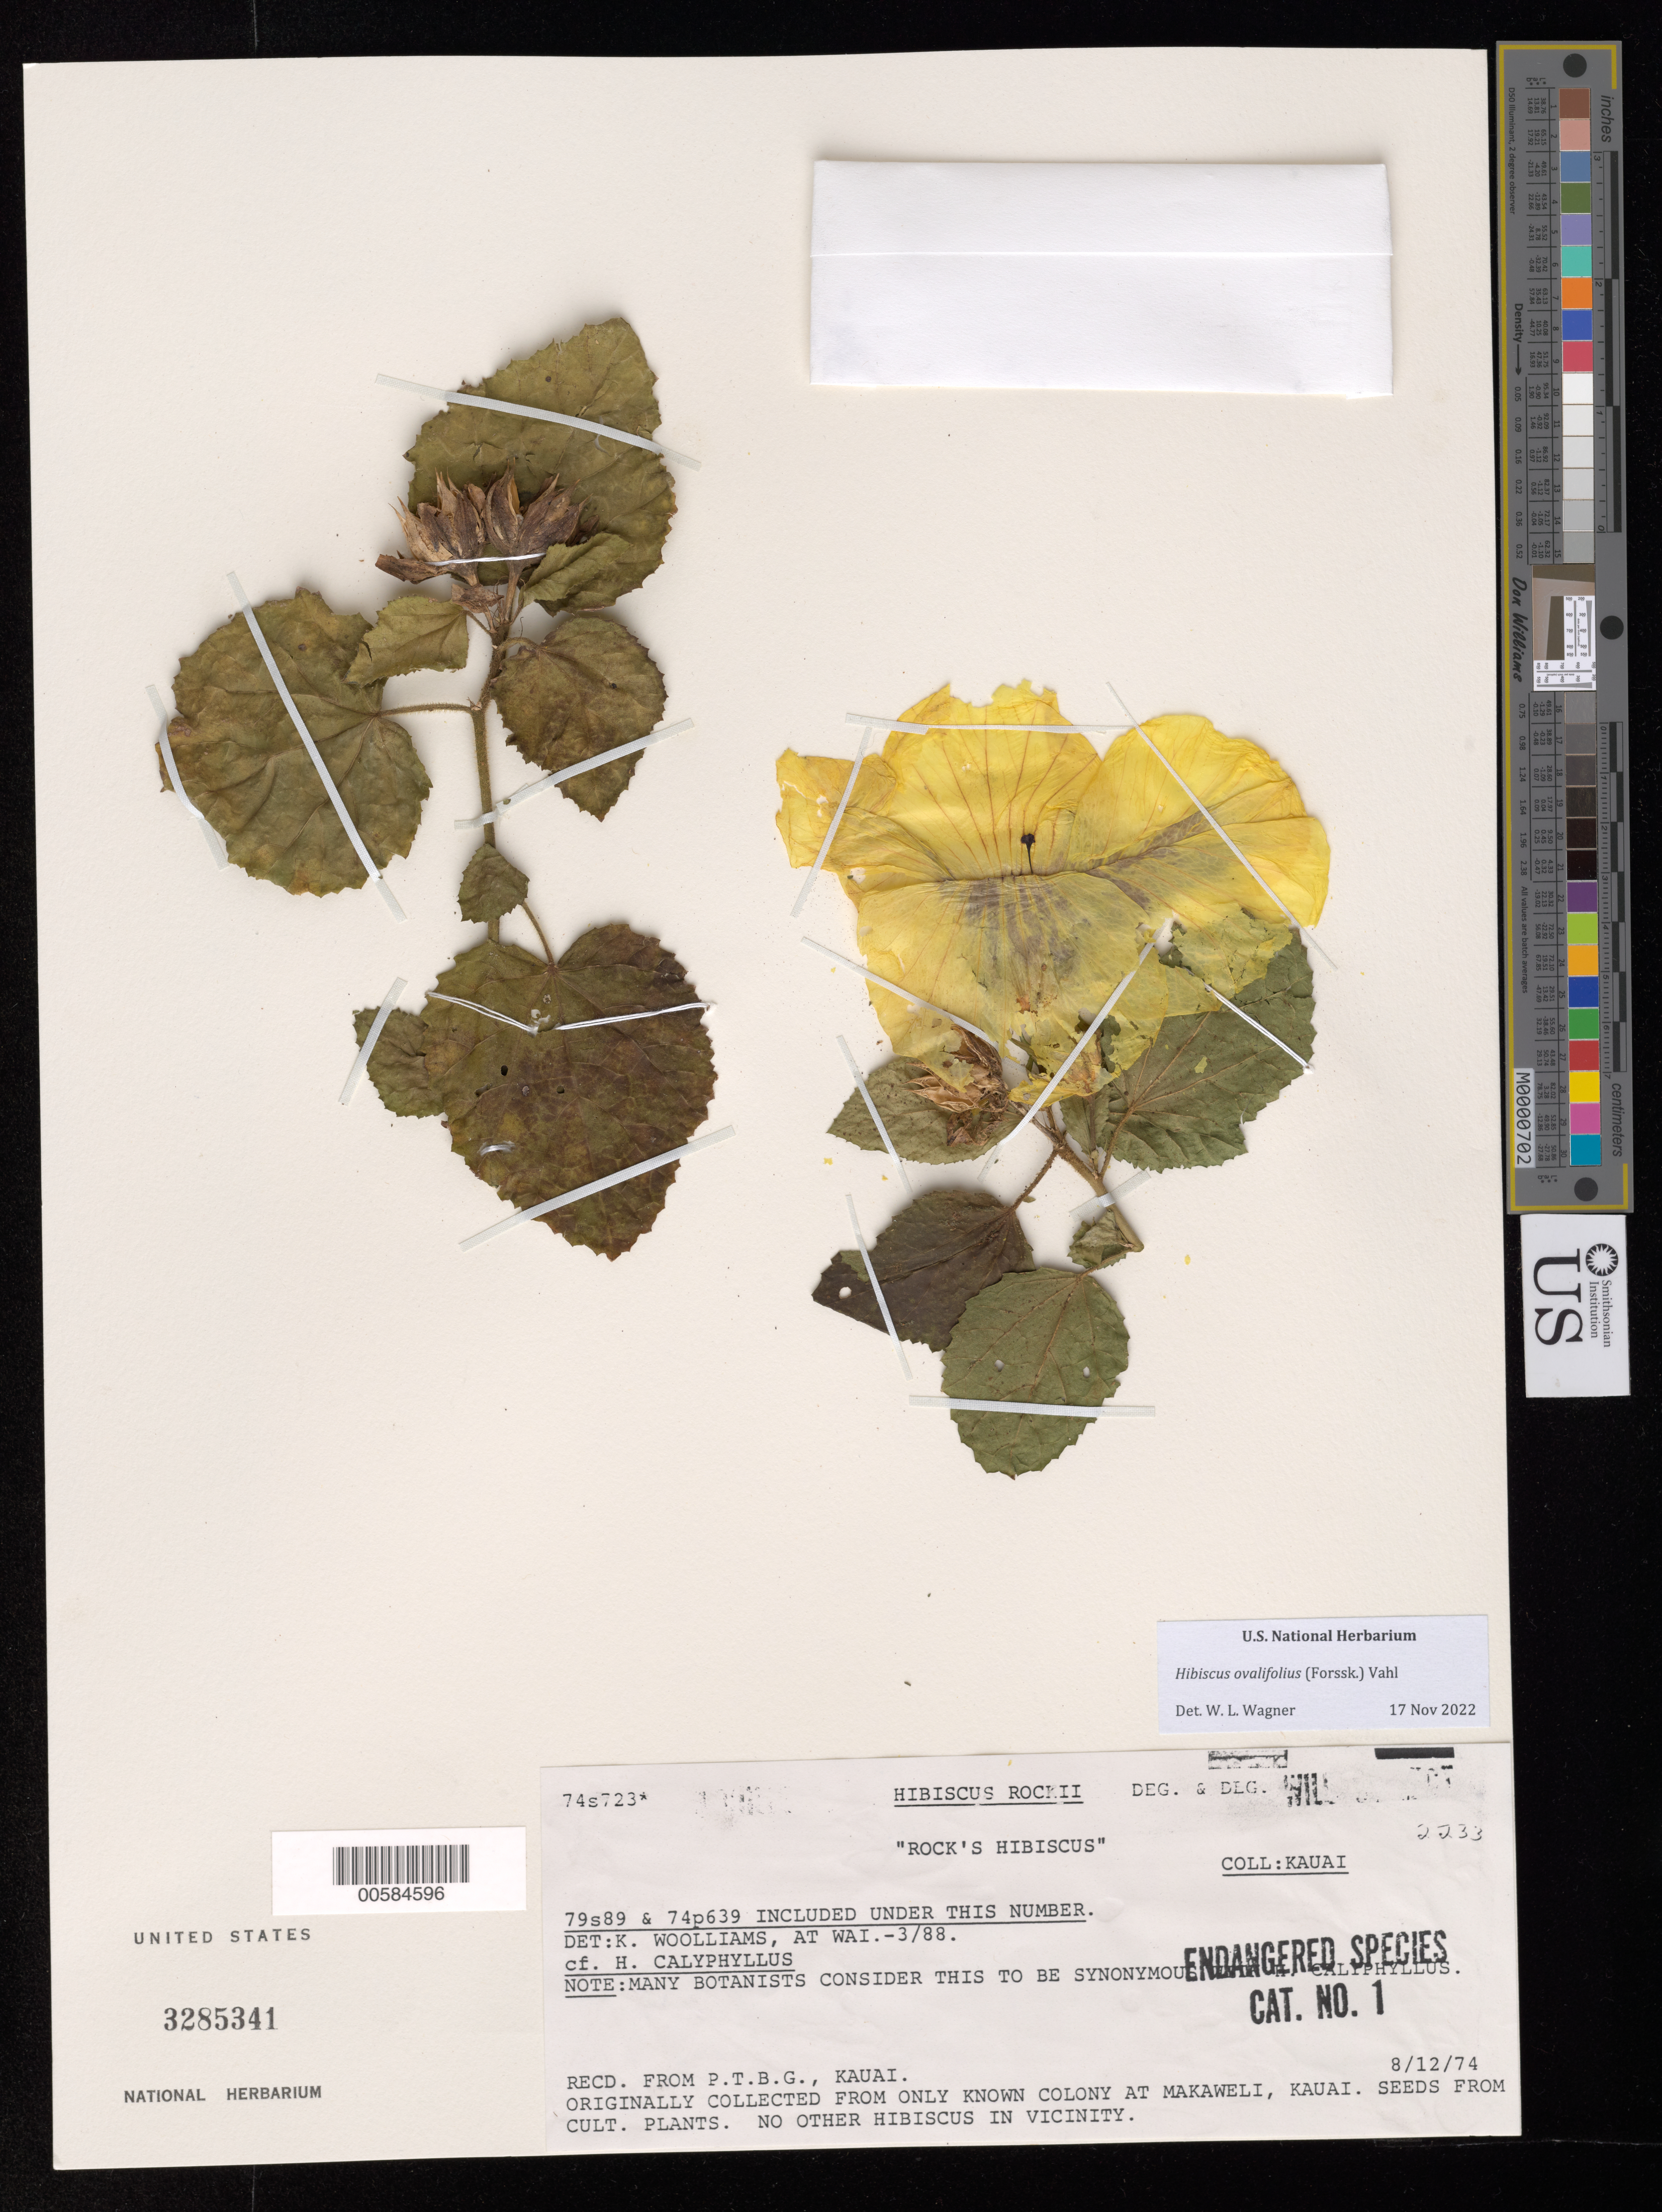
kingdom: Plantae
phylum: Tracheophyta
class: Magnoliopsida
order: Malvales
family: Malvaceae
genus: Hibiscus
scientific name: Hibiscus ovalifolius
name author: (Forssk.) Vahl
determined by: Wagner, W. L., (BOT), Smithsonian Institution - National Museum of Natural History (UNITED STATES)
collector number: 74s723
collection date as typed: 8/12/74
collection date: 1974-08-12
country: United States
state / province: Hawaii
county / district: Kauai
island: Kaua'i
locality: Pacific Tropical Botanical Garden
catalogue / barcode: US 3285341